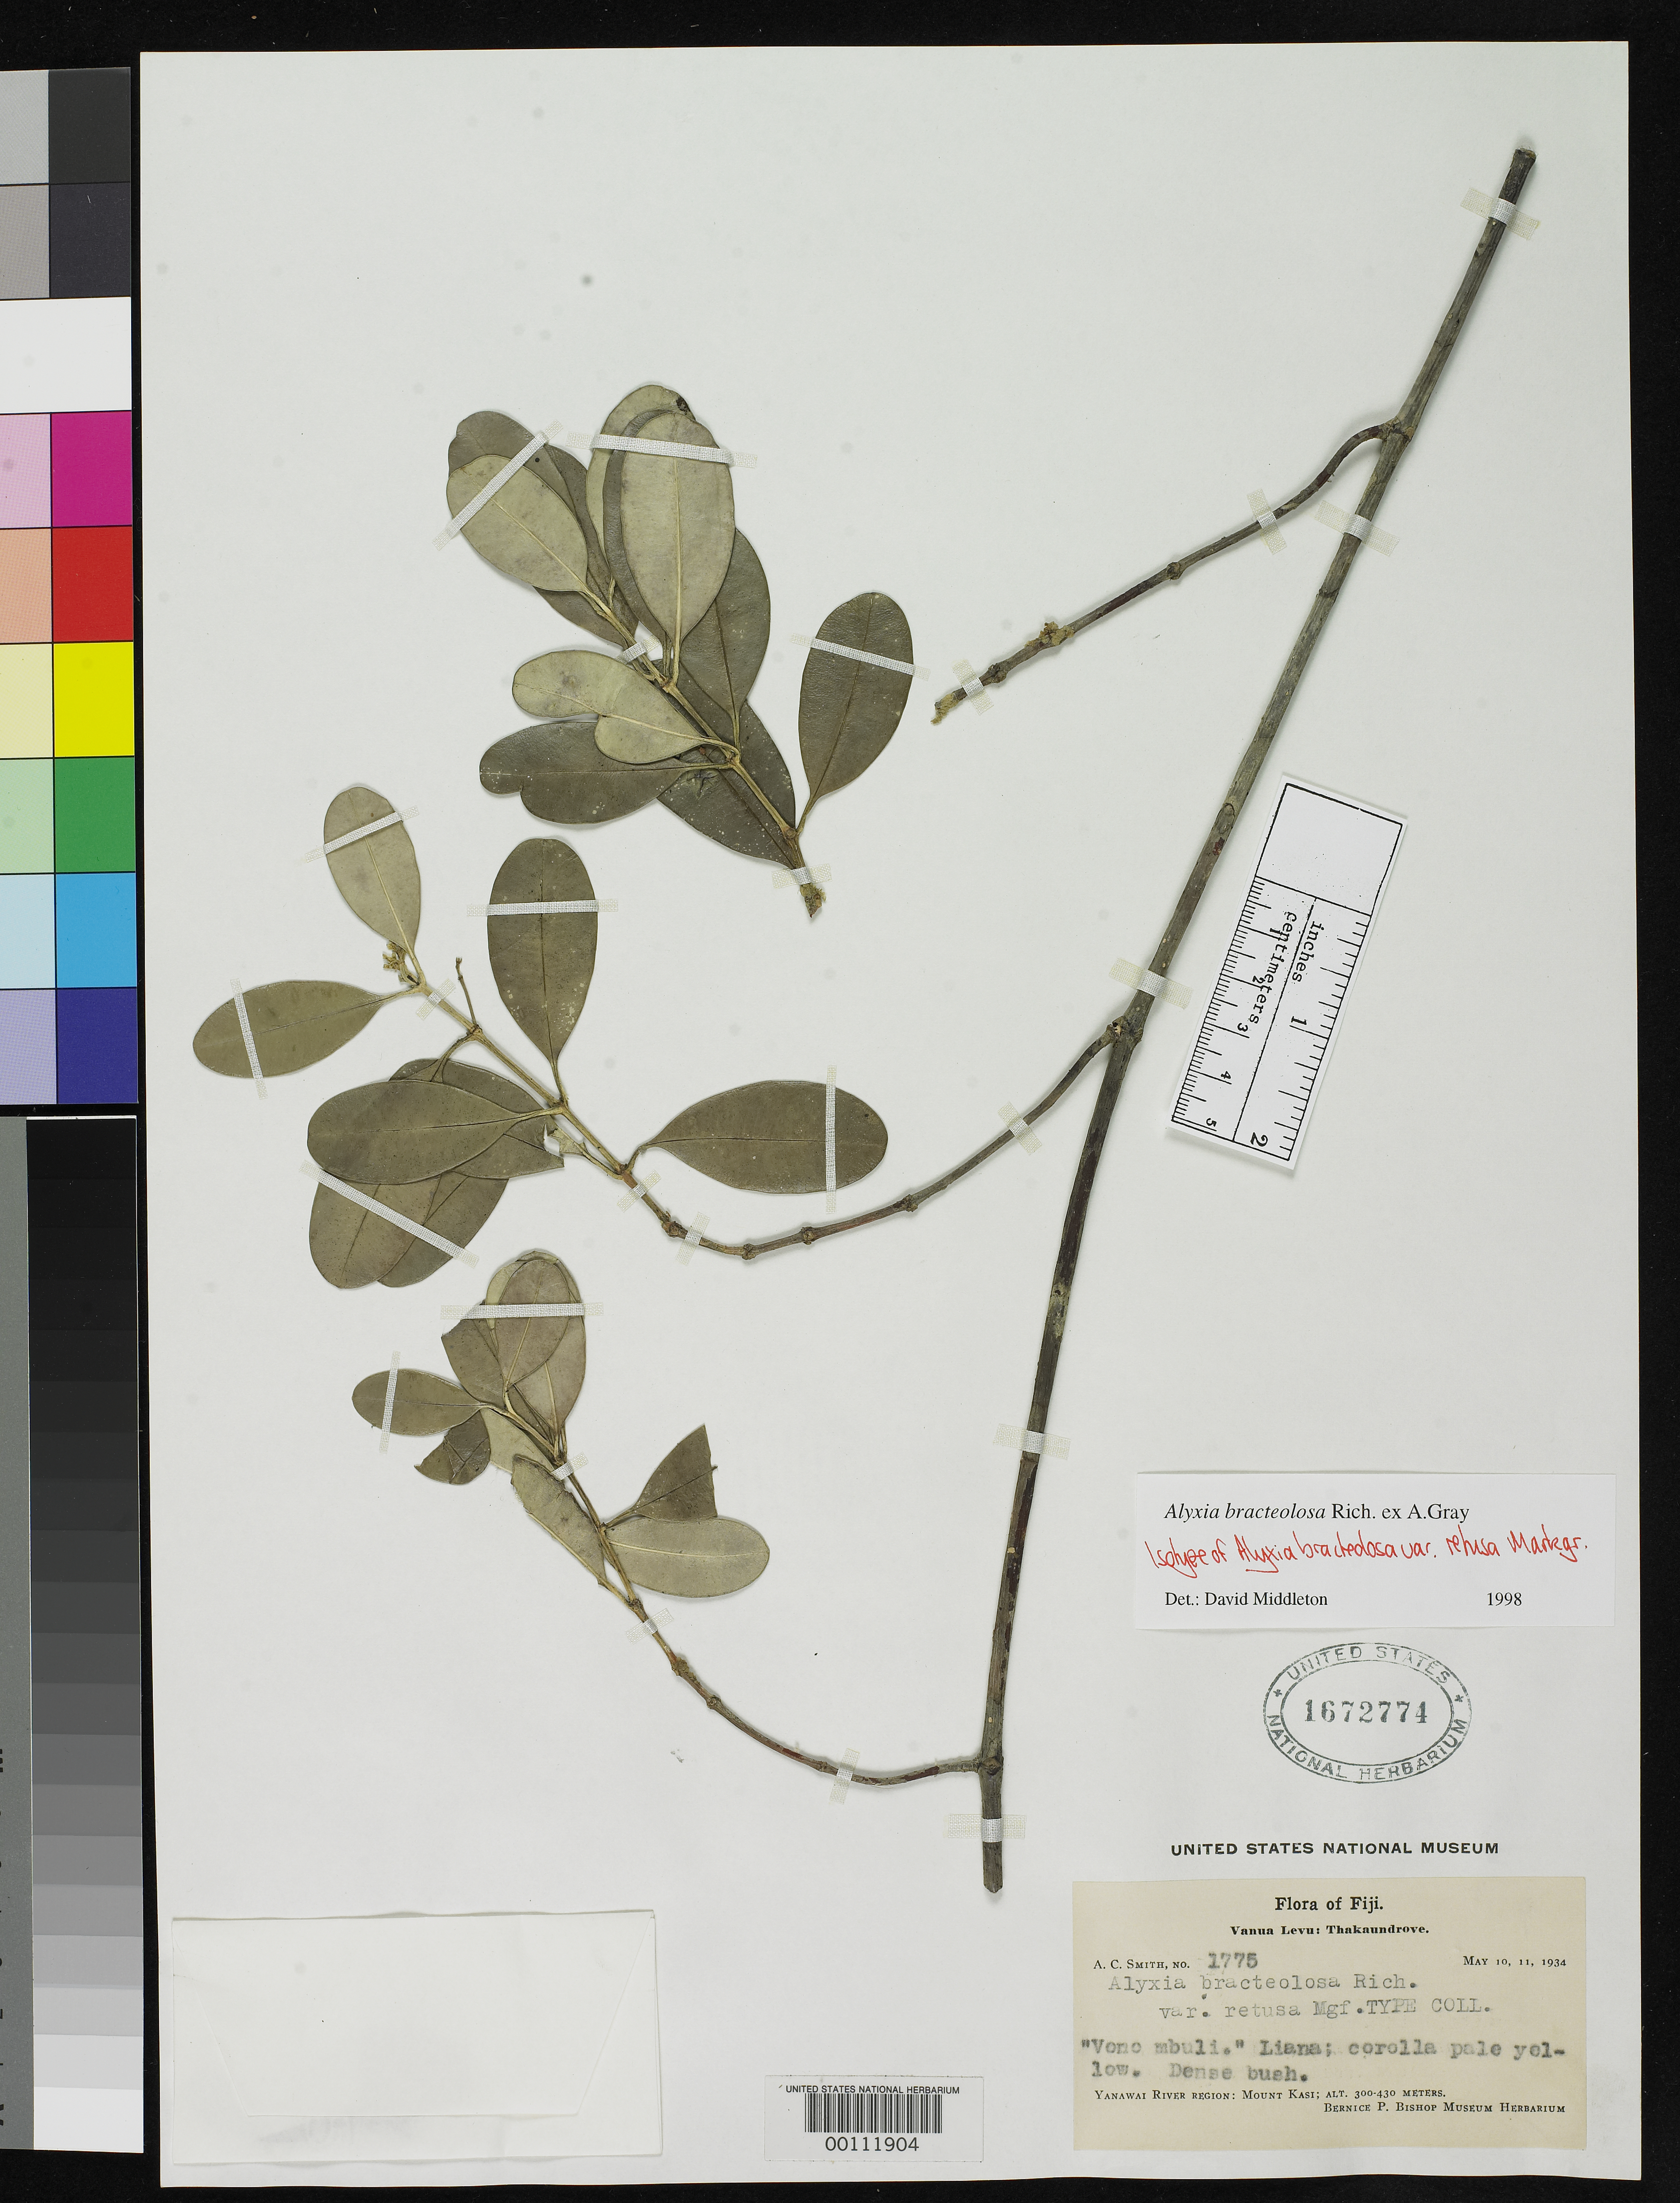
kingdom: Plantae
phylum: Tracheophyta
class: Magnoliopsida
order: Gentianales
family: Apocynaceae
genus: Alyxia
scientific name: Alyxia bracteolosa var. retusa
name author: Markgr.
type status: Isotype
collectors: A. C. Smith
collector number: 1775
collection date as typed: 10 May 1934 and 11 May 1934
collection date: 1934-05-10,1934-05-11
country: Fiji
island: Vanua Levu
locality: Thakaundrove, Yanawu region, Mt. Kasi. [Vanua Levu Group]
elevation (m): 300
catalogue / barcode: US 1672774